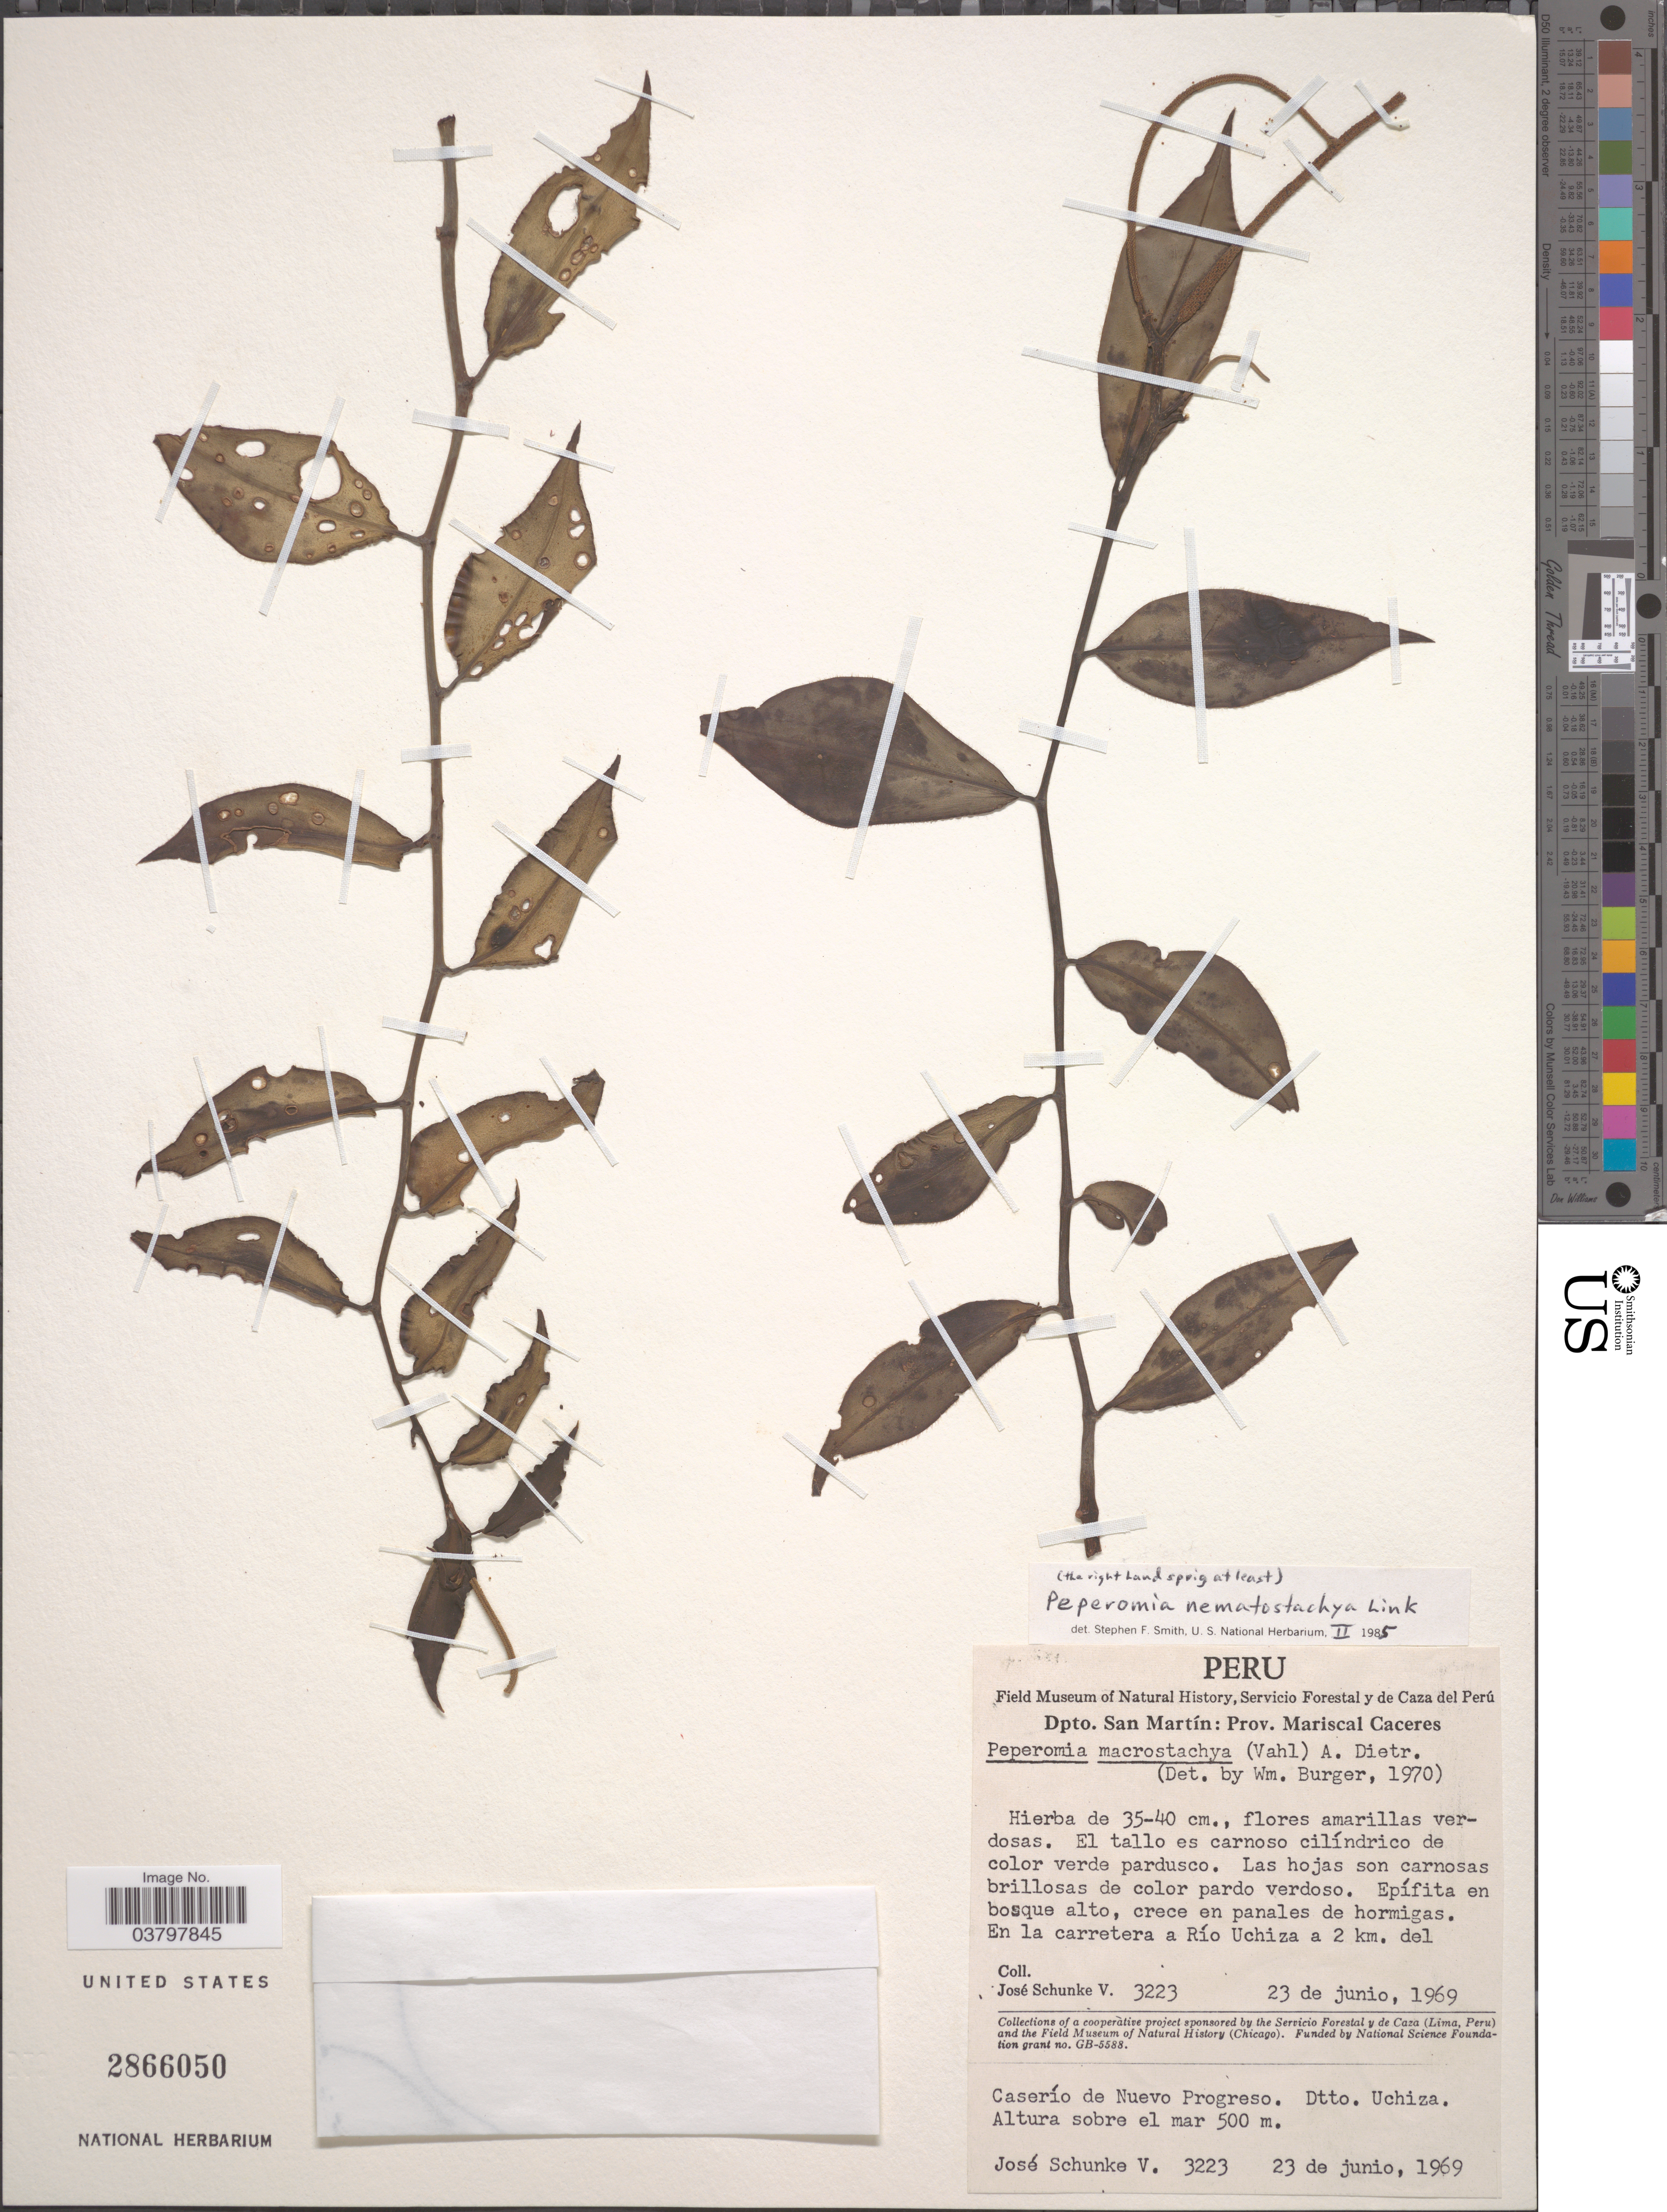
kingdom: Plantae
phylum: Tracheophyta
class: Magnoliopsida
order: Piperales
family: Piperaceae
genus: Peperomia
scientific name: Peperomia nematostachya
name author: Link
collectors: J. Schunke Vigo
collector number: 3223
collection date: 1969-06-23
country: Peru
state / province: San Martín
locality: Dpto. San Martín: Prov. Mariscal Caceres. En la carretera a Río Uchiza a 2 km. del Caserío de Nuevo Progreso. Dtto. Uchiza.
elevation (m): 500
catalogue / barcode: US 2866050